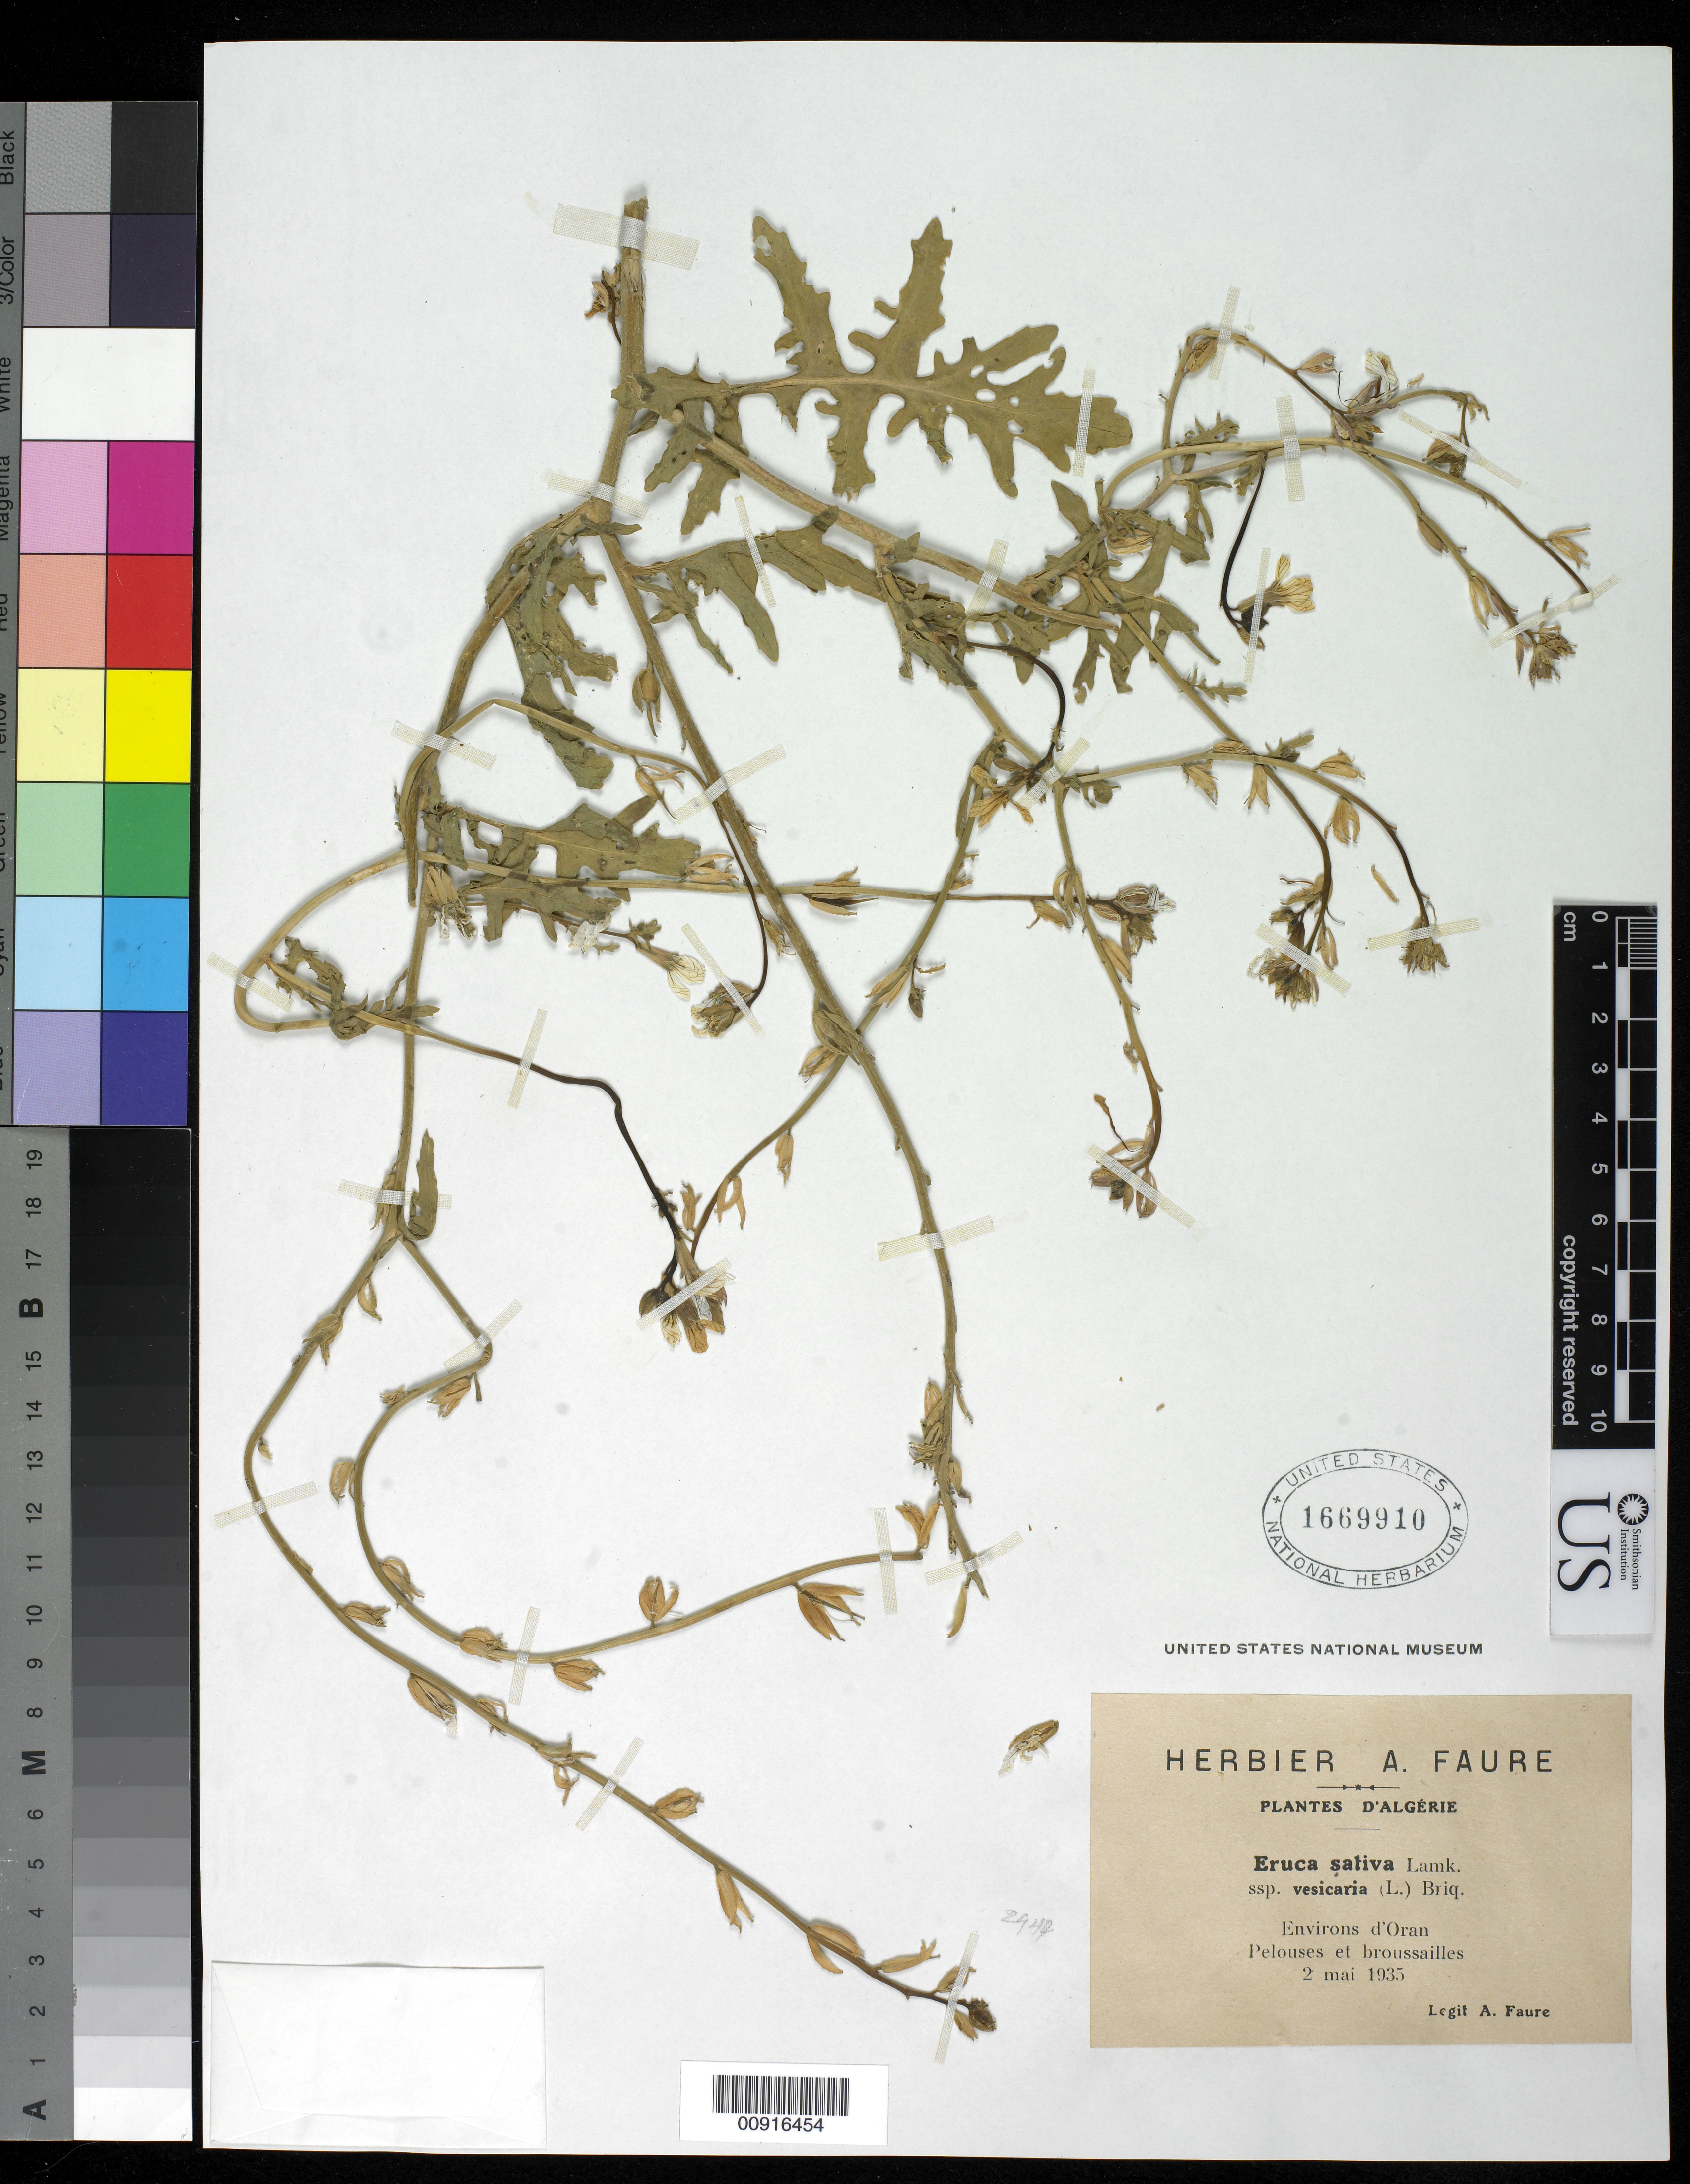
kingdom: Plantae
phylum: Tracheophyta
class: Magnoliopsida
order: Brassicales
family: Brassicaceae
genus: Eruca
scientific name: Eruca sativa subsp. vesicaria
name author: (L.) Briq.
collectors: A. Faure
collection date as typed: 02 May 1935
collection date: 1935-05-02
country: Algeria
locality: Environs d'Oran Pelouses et broussailles.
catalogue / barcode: US 1669910